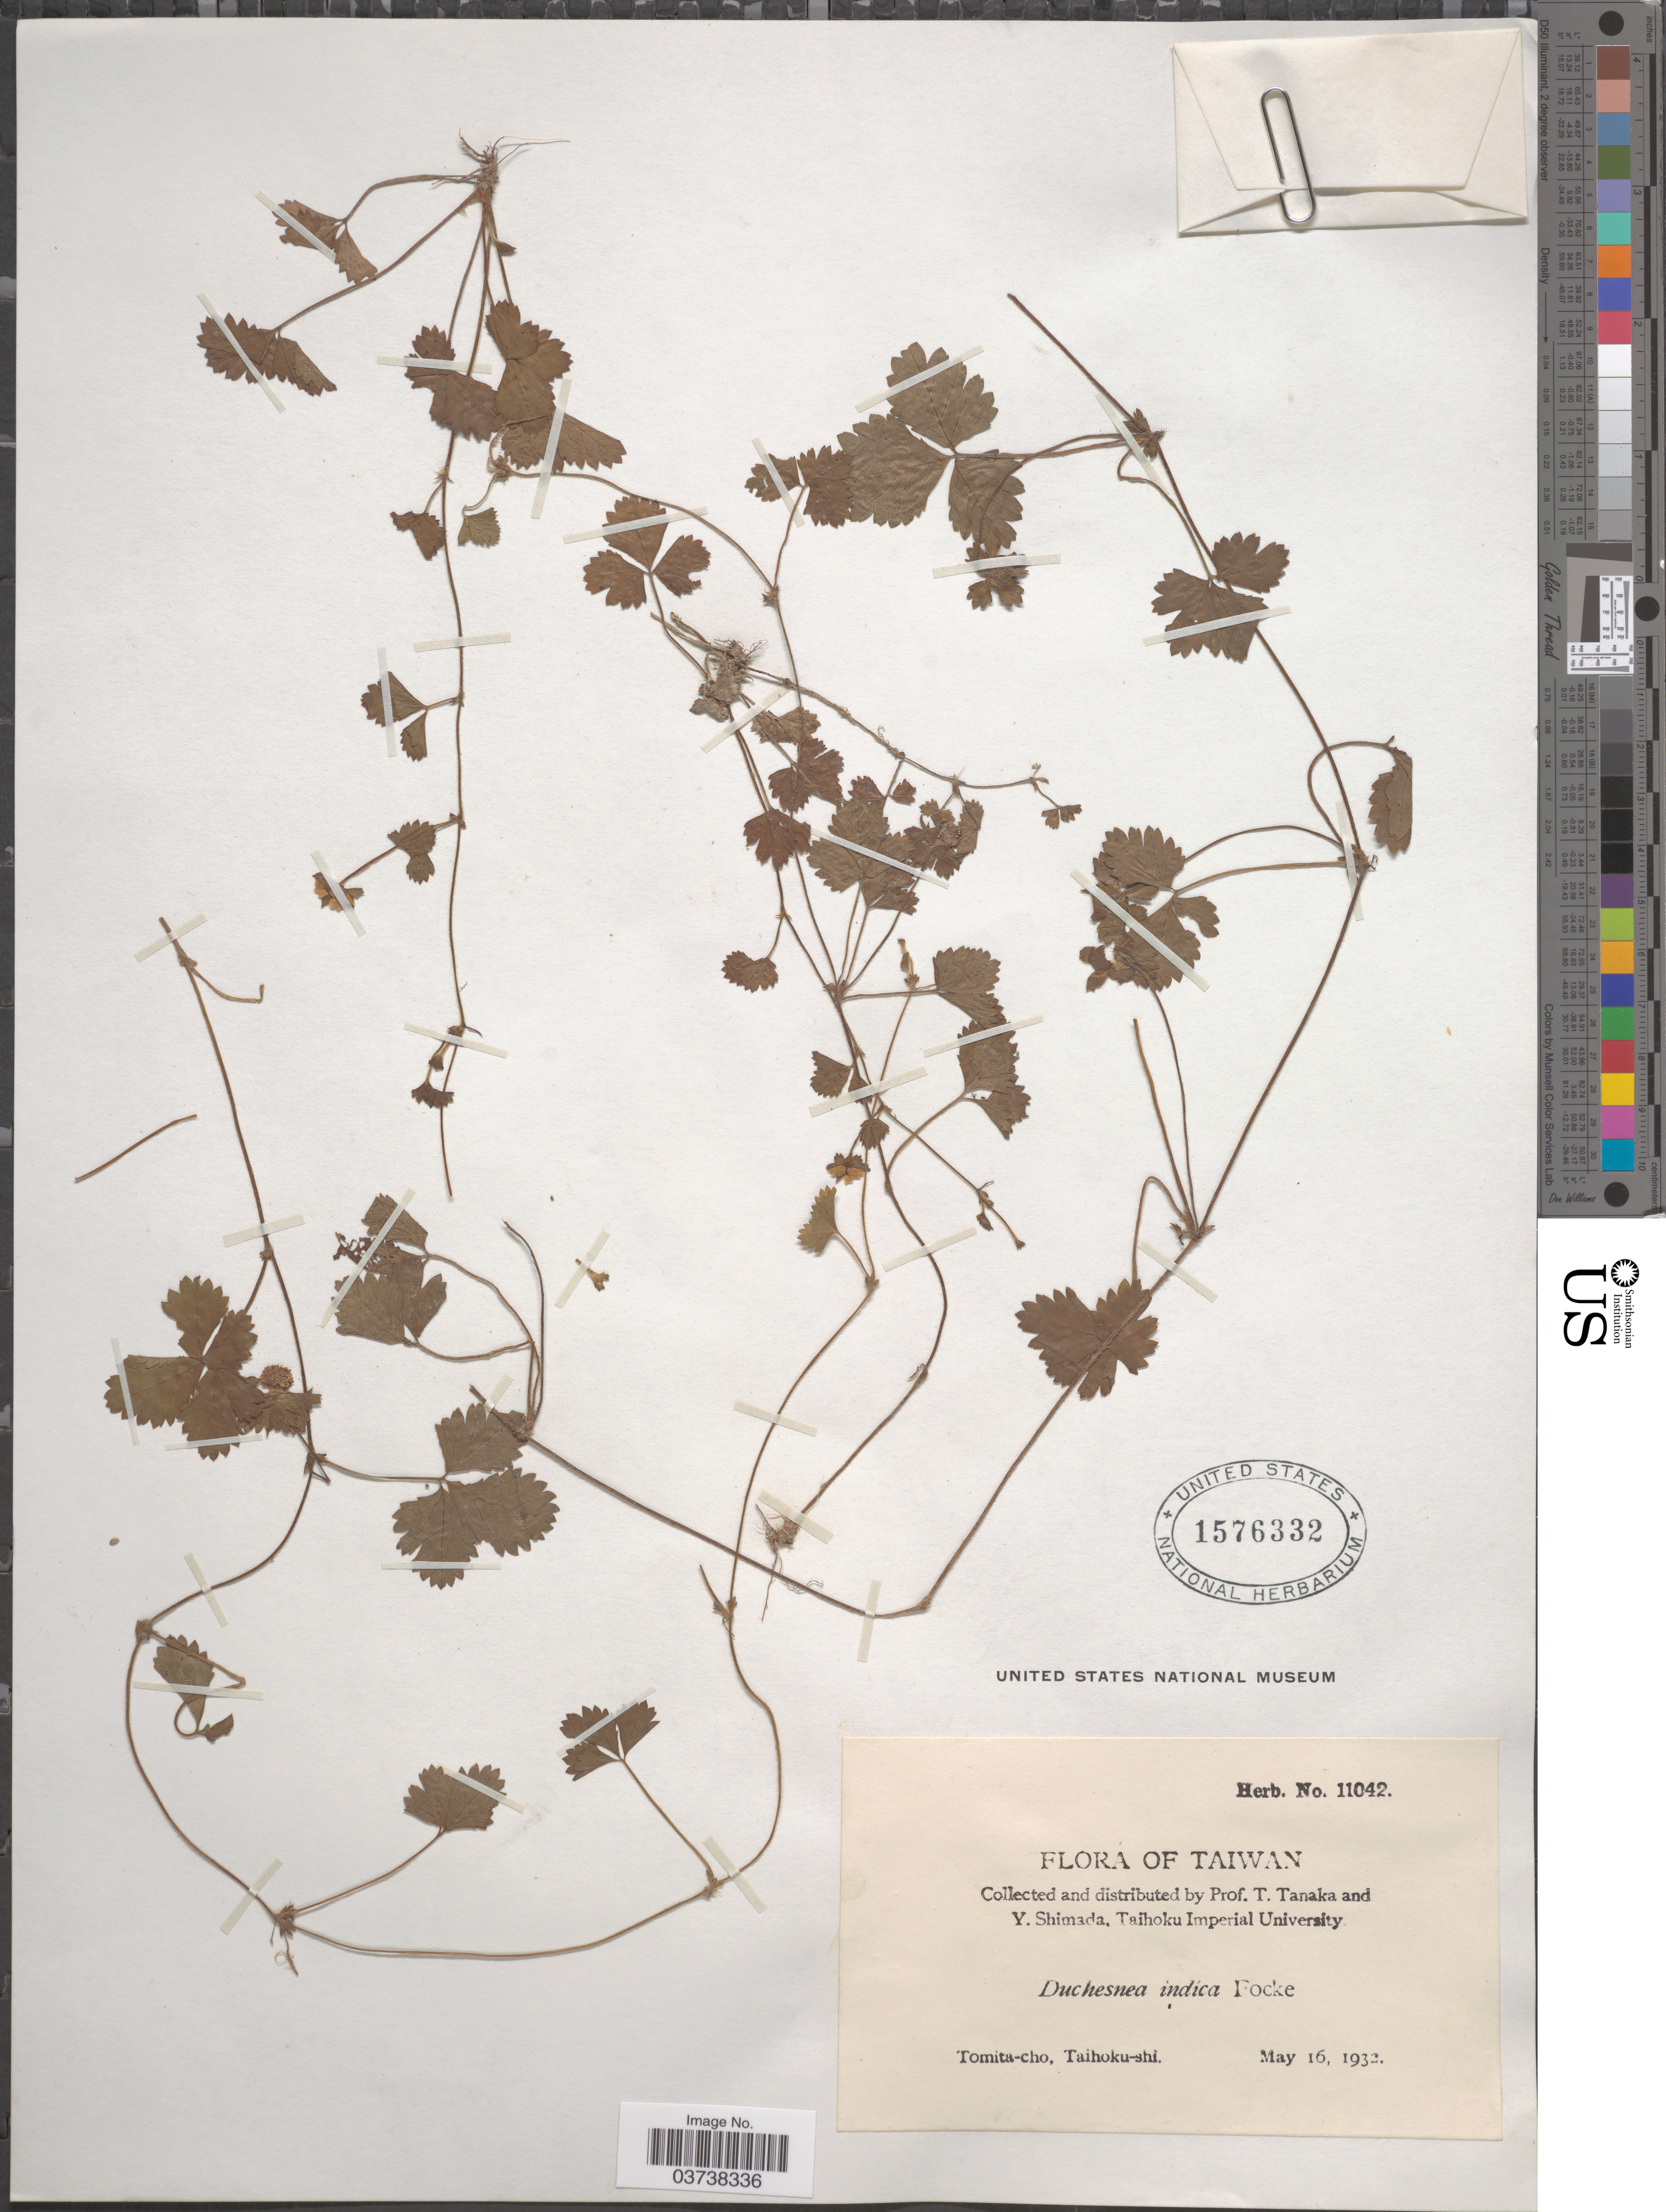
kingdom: Plantae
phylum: Tracheophyta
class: Magnoliopsida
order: Rosales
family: Rosaceae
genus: Potentilla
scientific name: Potentilla indica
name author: (Andrews) Th. Wolf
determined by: Strong, Mark T., (BOT), Smithsonian Institution - National Museum of Natural History (UNITED STATES)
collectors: T. Tanaka & Y. Shimada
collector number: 11042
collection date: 1932-05-16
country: Taiwan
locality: Tomita-cho, Taihoku-shi.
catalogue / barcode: US 1576332